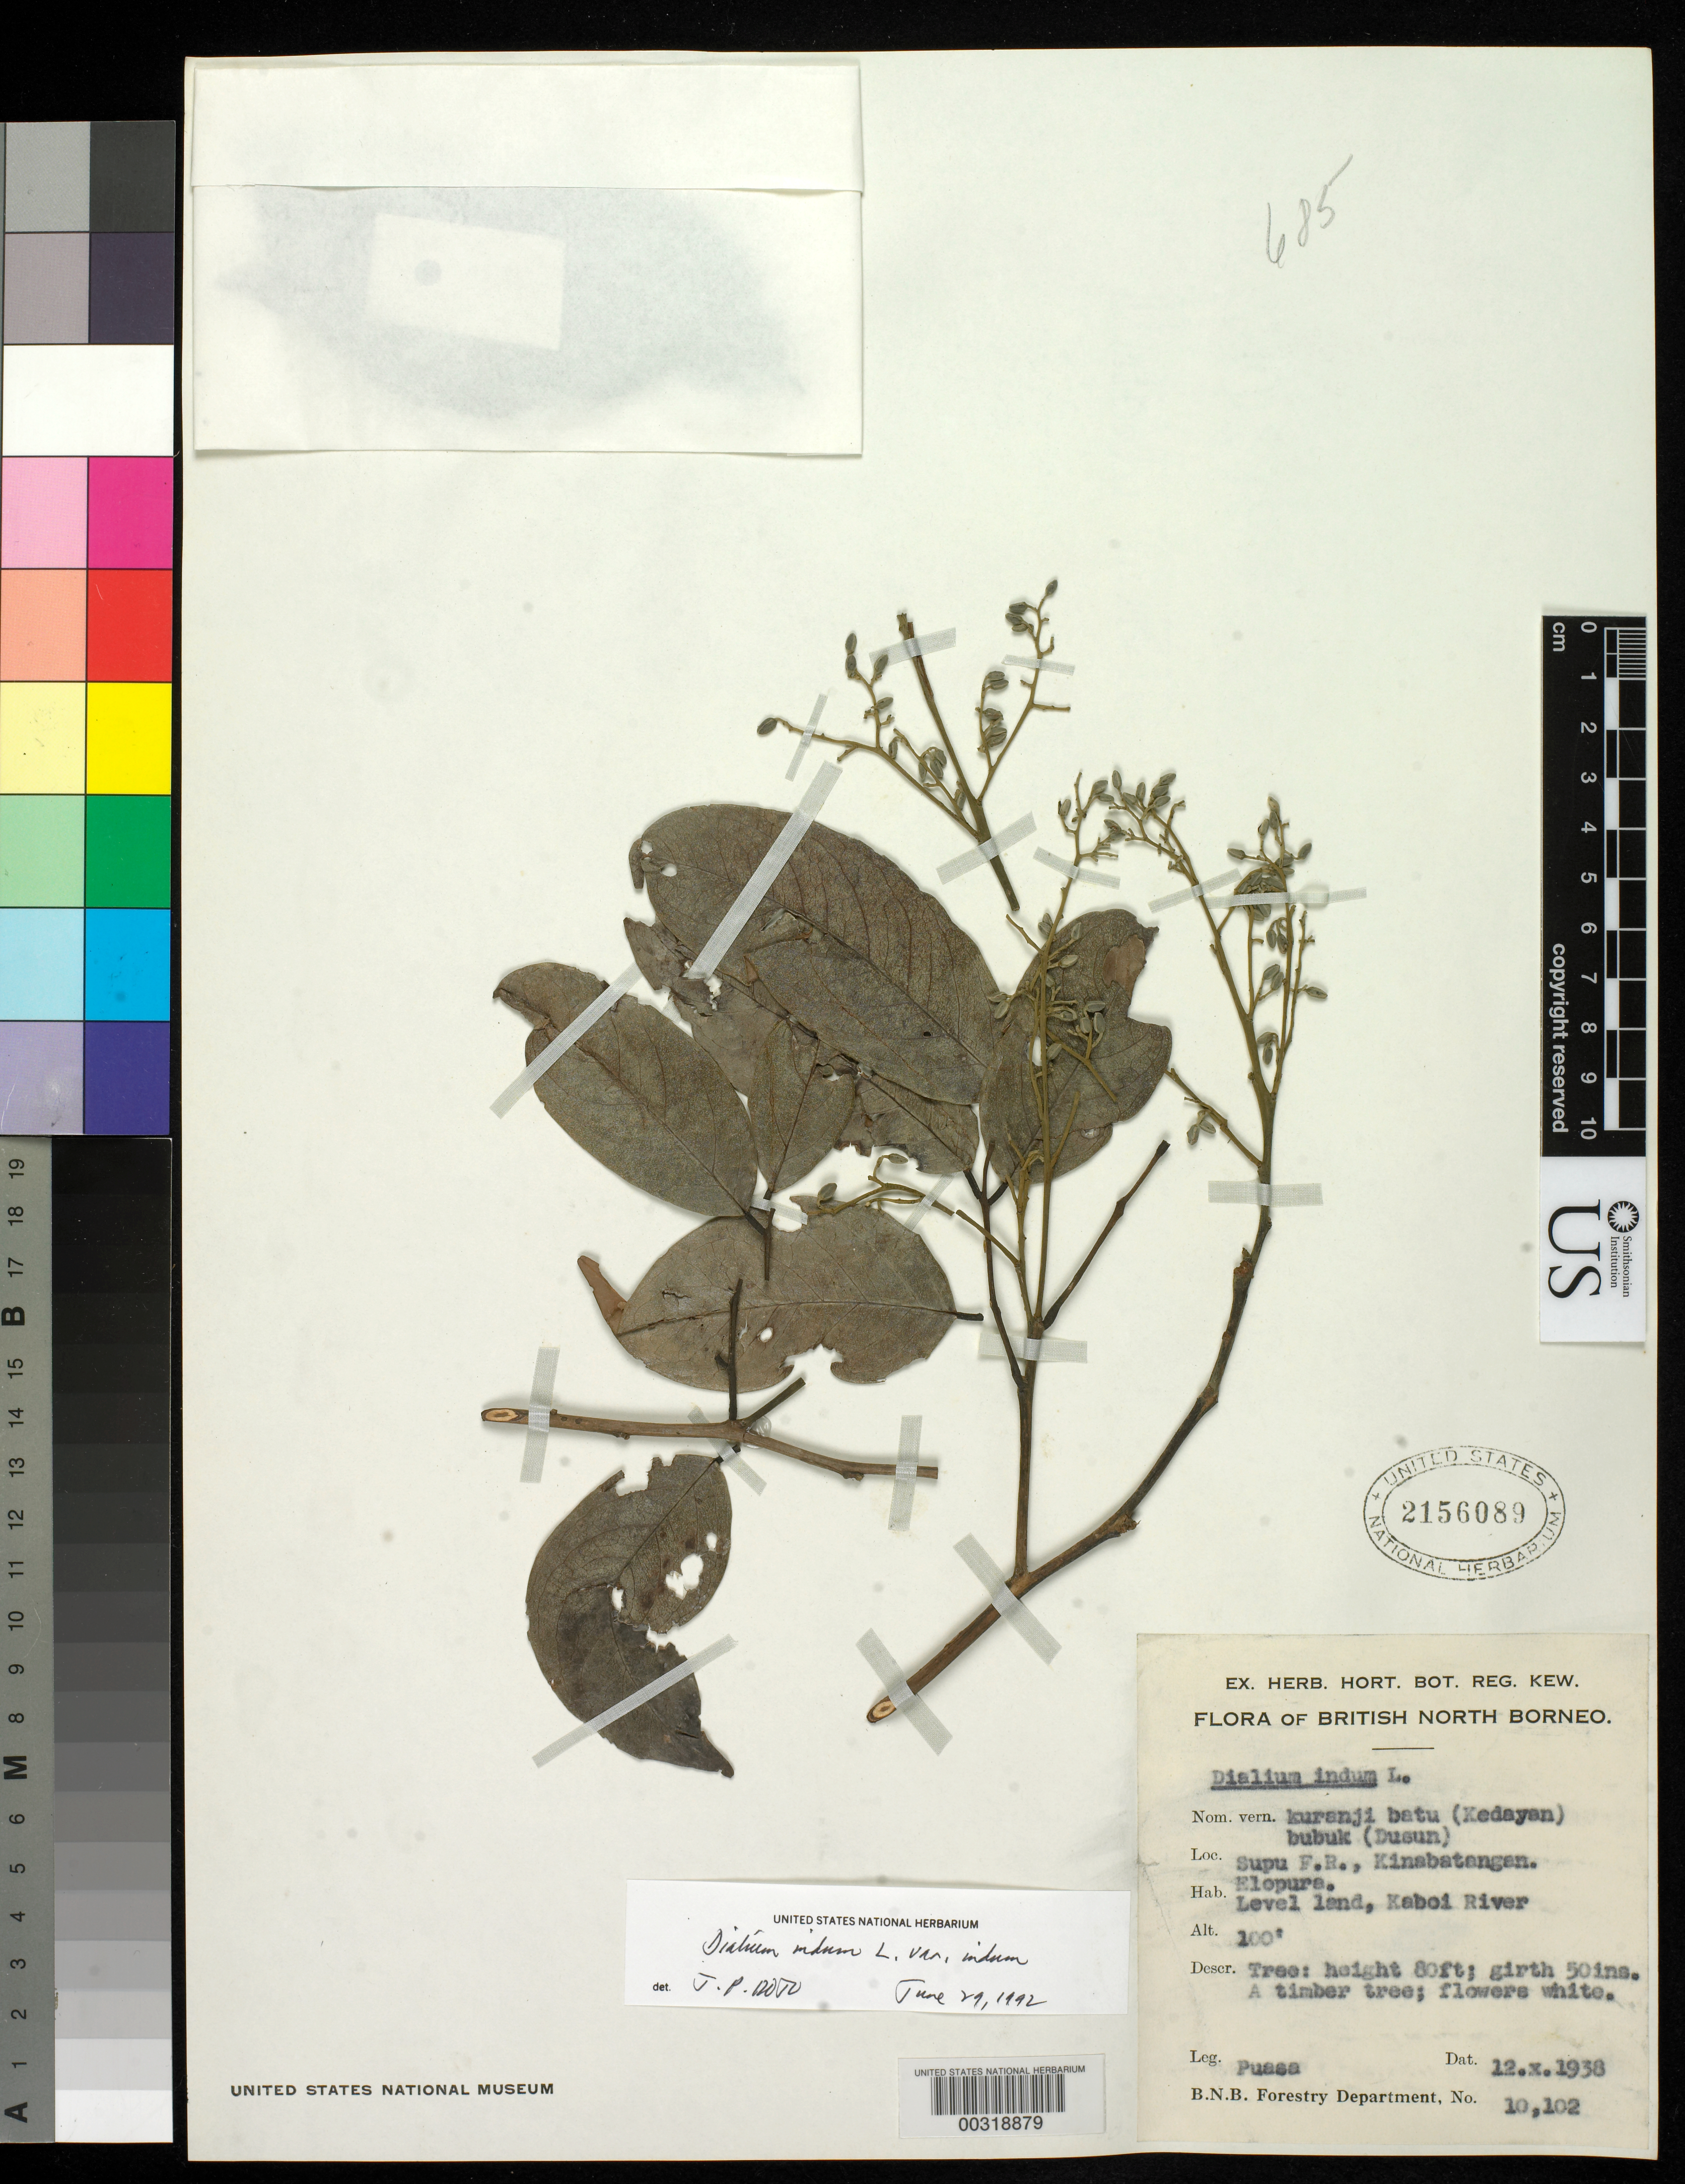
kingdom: Plantae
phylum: Tracheophyta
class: Magnoliopsida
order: Fabales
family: Fabaceae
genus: Dialium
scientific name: Dialium indum var. indum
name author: L.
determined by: Rojo, Justo P., (L), Nationaal Herbarium Nederland, Leiden University branch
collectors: M. Puasa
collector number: B.n.b. Forestry Dept. No.10102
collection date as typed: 12 Oct 1938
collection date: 1938-10-12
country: Malaysia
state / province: Sabah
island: Borneo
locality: Supu f.r., kinabatangan; elopura; kaboi river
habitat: Level land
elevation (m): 30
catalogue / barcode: US 2156089